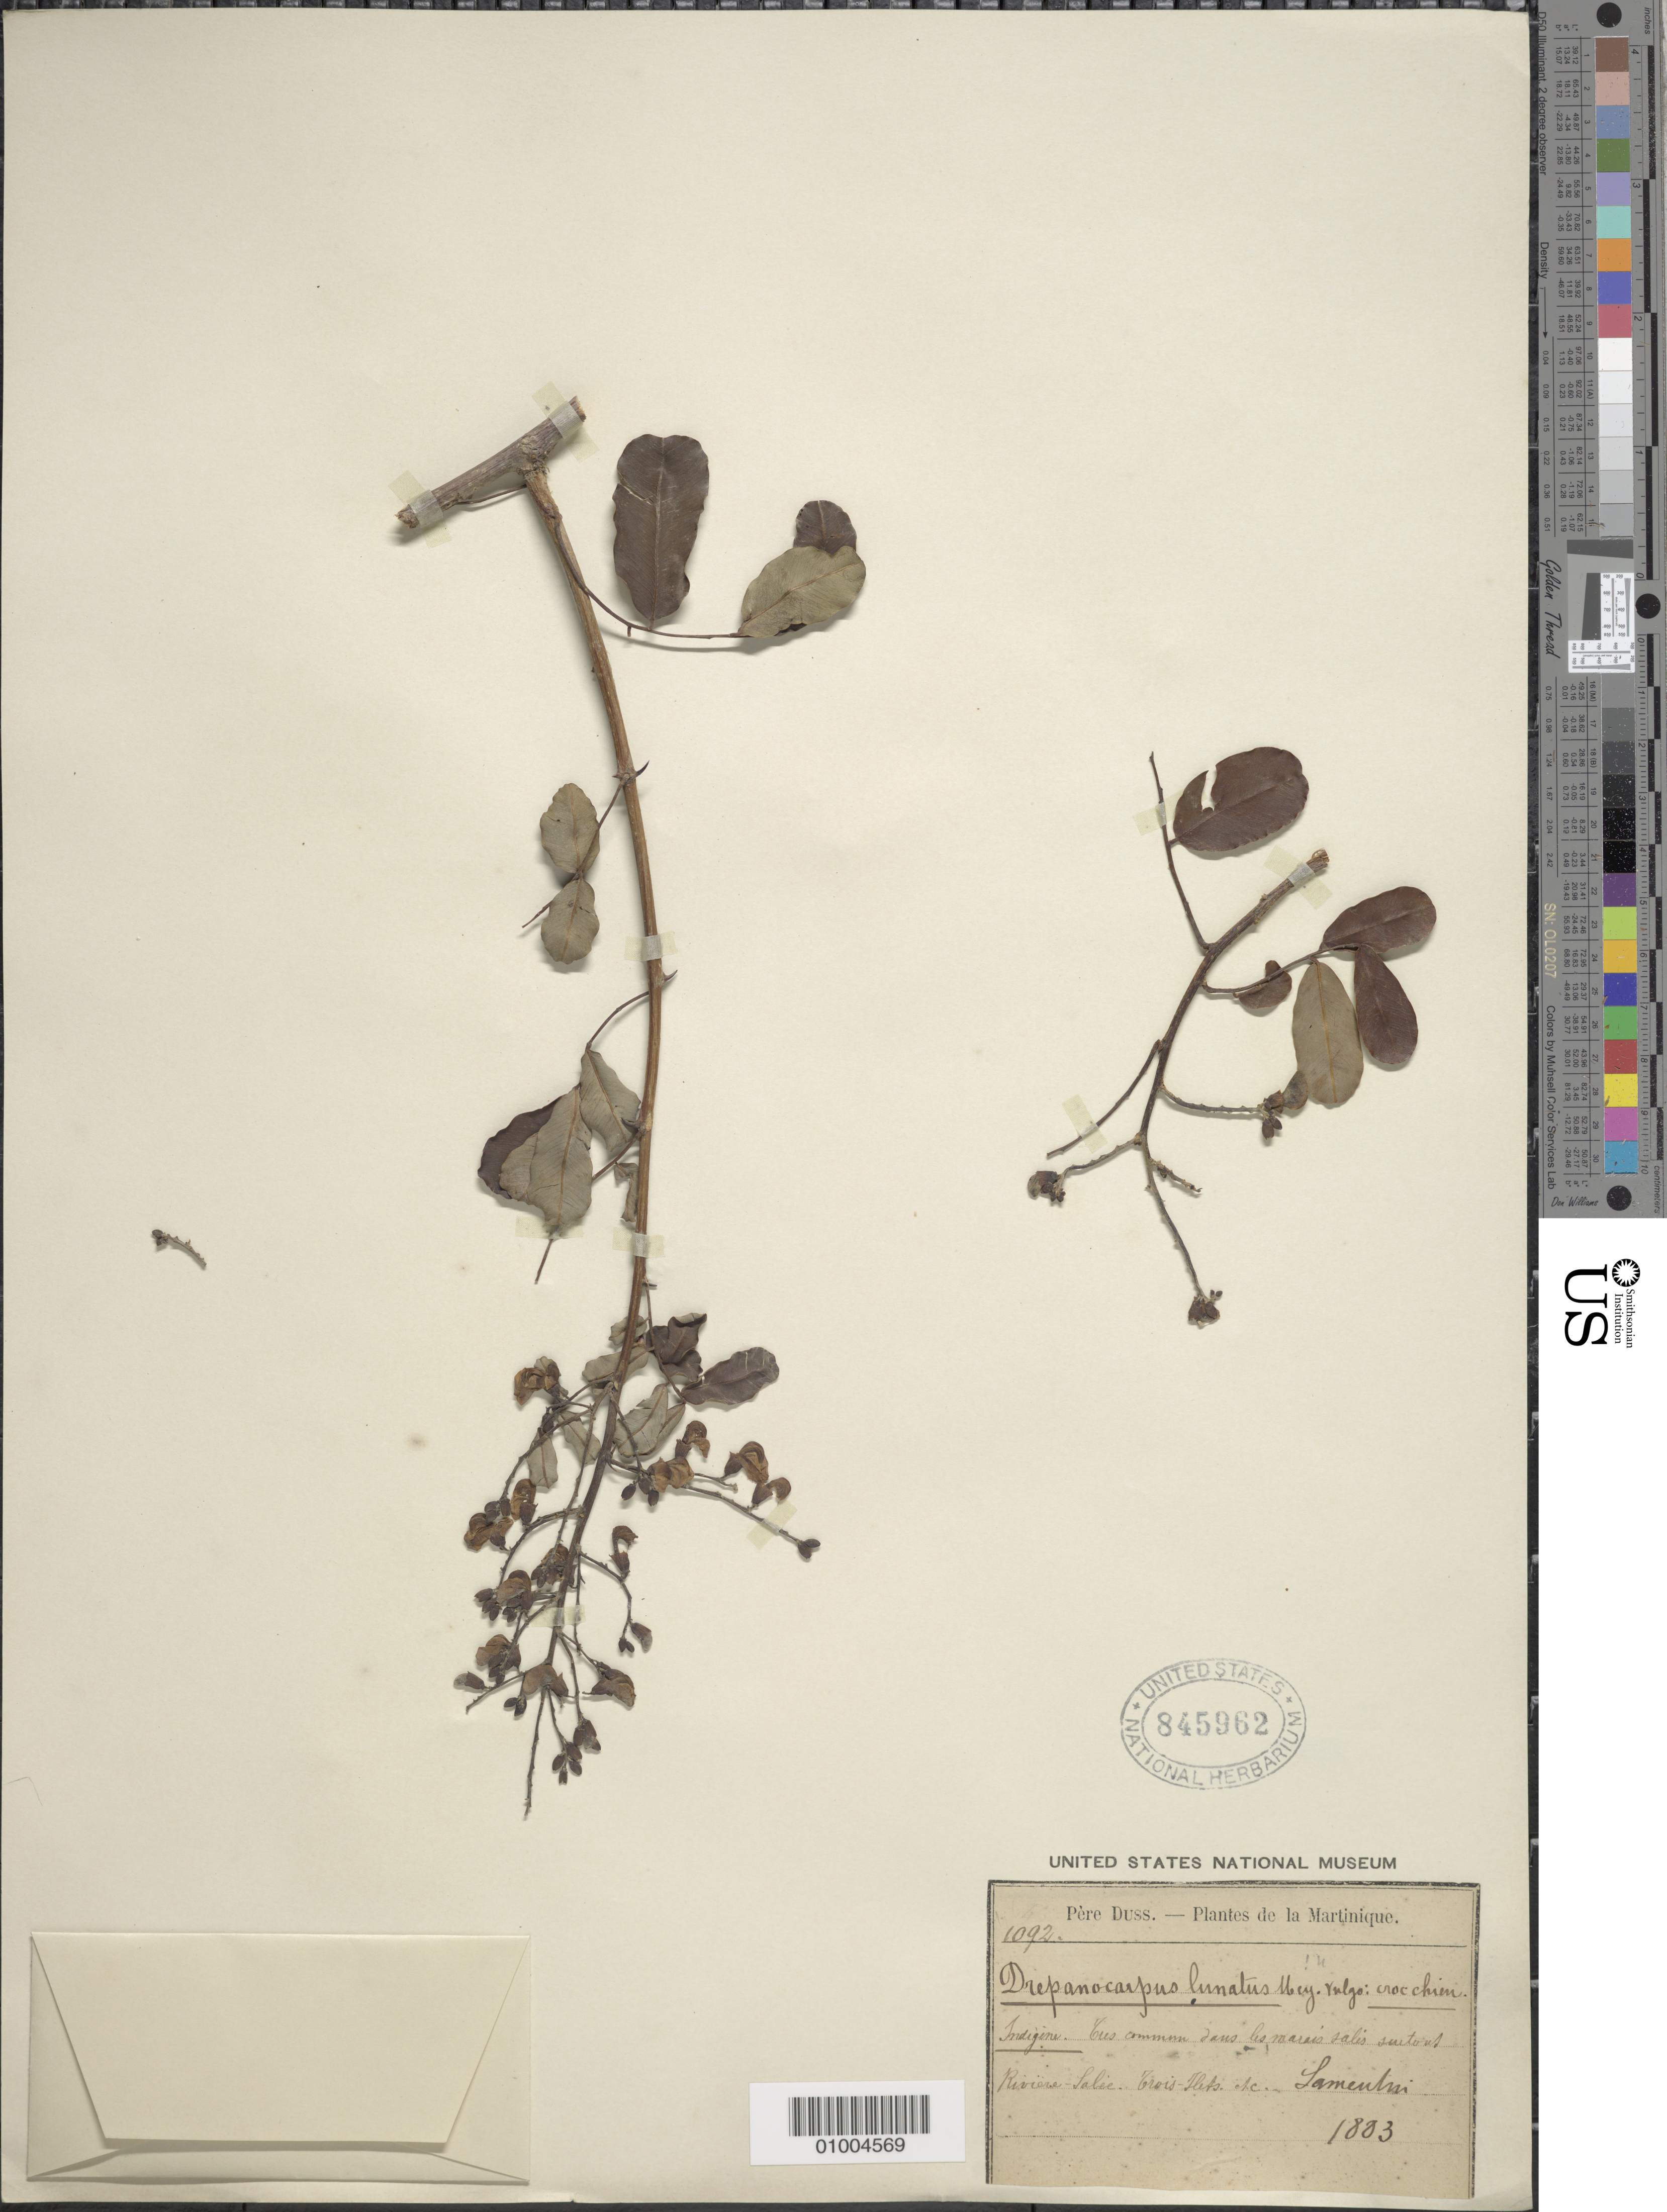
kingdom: Plantae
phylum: Tracheophyta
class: Magnoliopsida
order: Fabales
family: Fabaceae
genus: Machaerium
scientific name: Machaerium lunatum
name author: (L. f.) Ducke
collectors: Père Duss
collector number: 1092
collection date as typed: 1883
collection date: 1883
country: Martinique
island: Martinique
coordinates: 0 N, 0 E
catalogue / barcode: US 845962